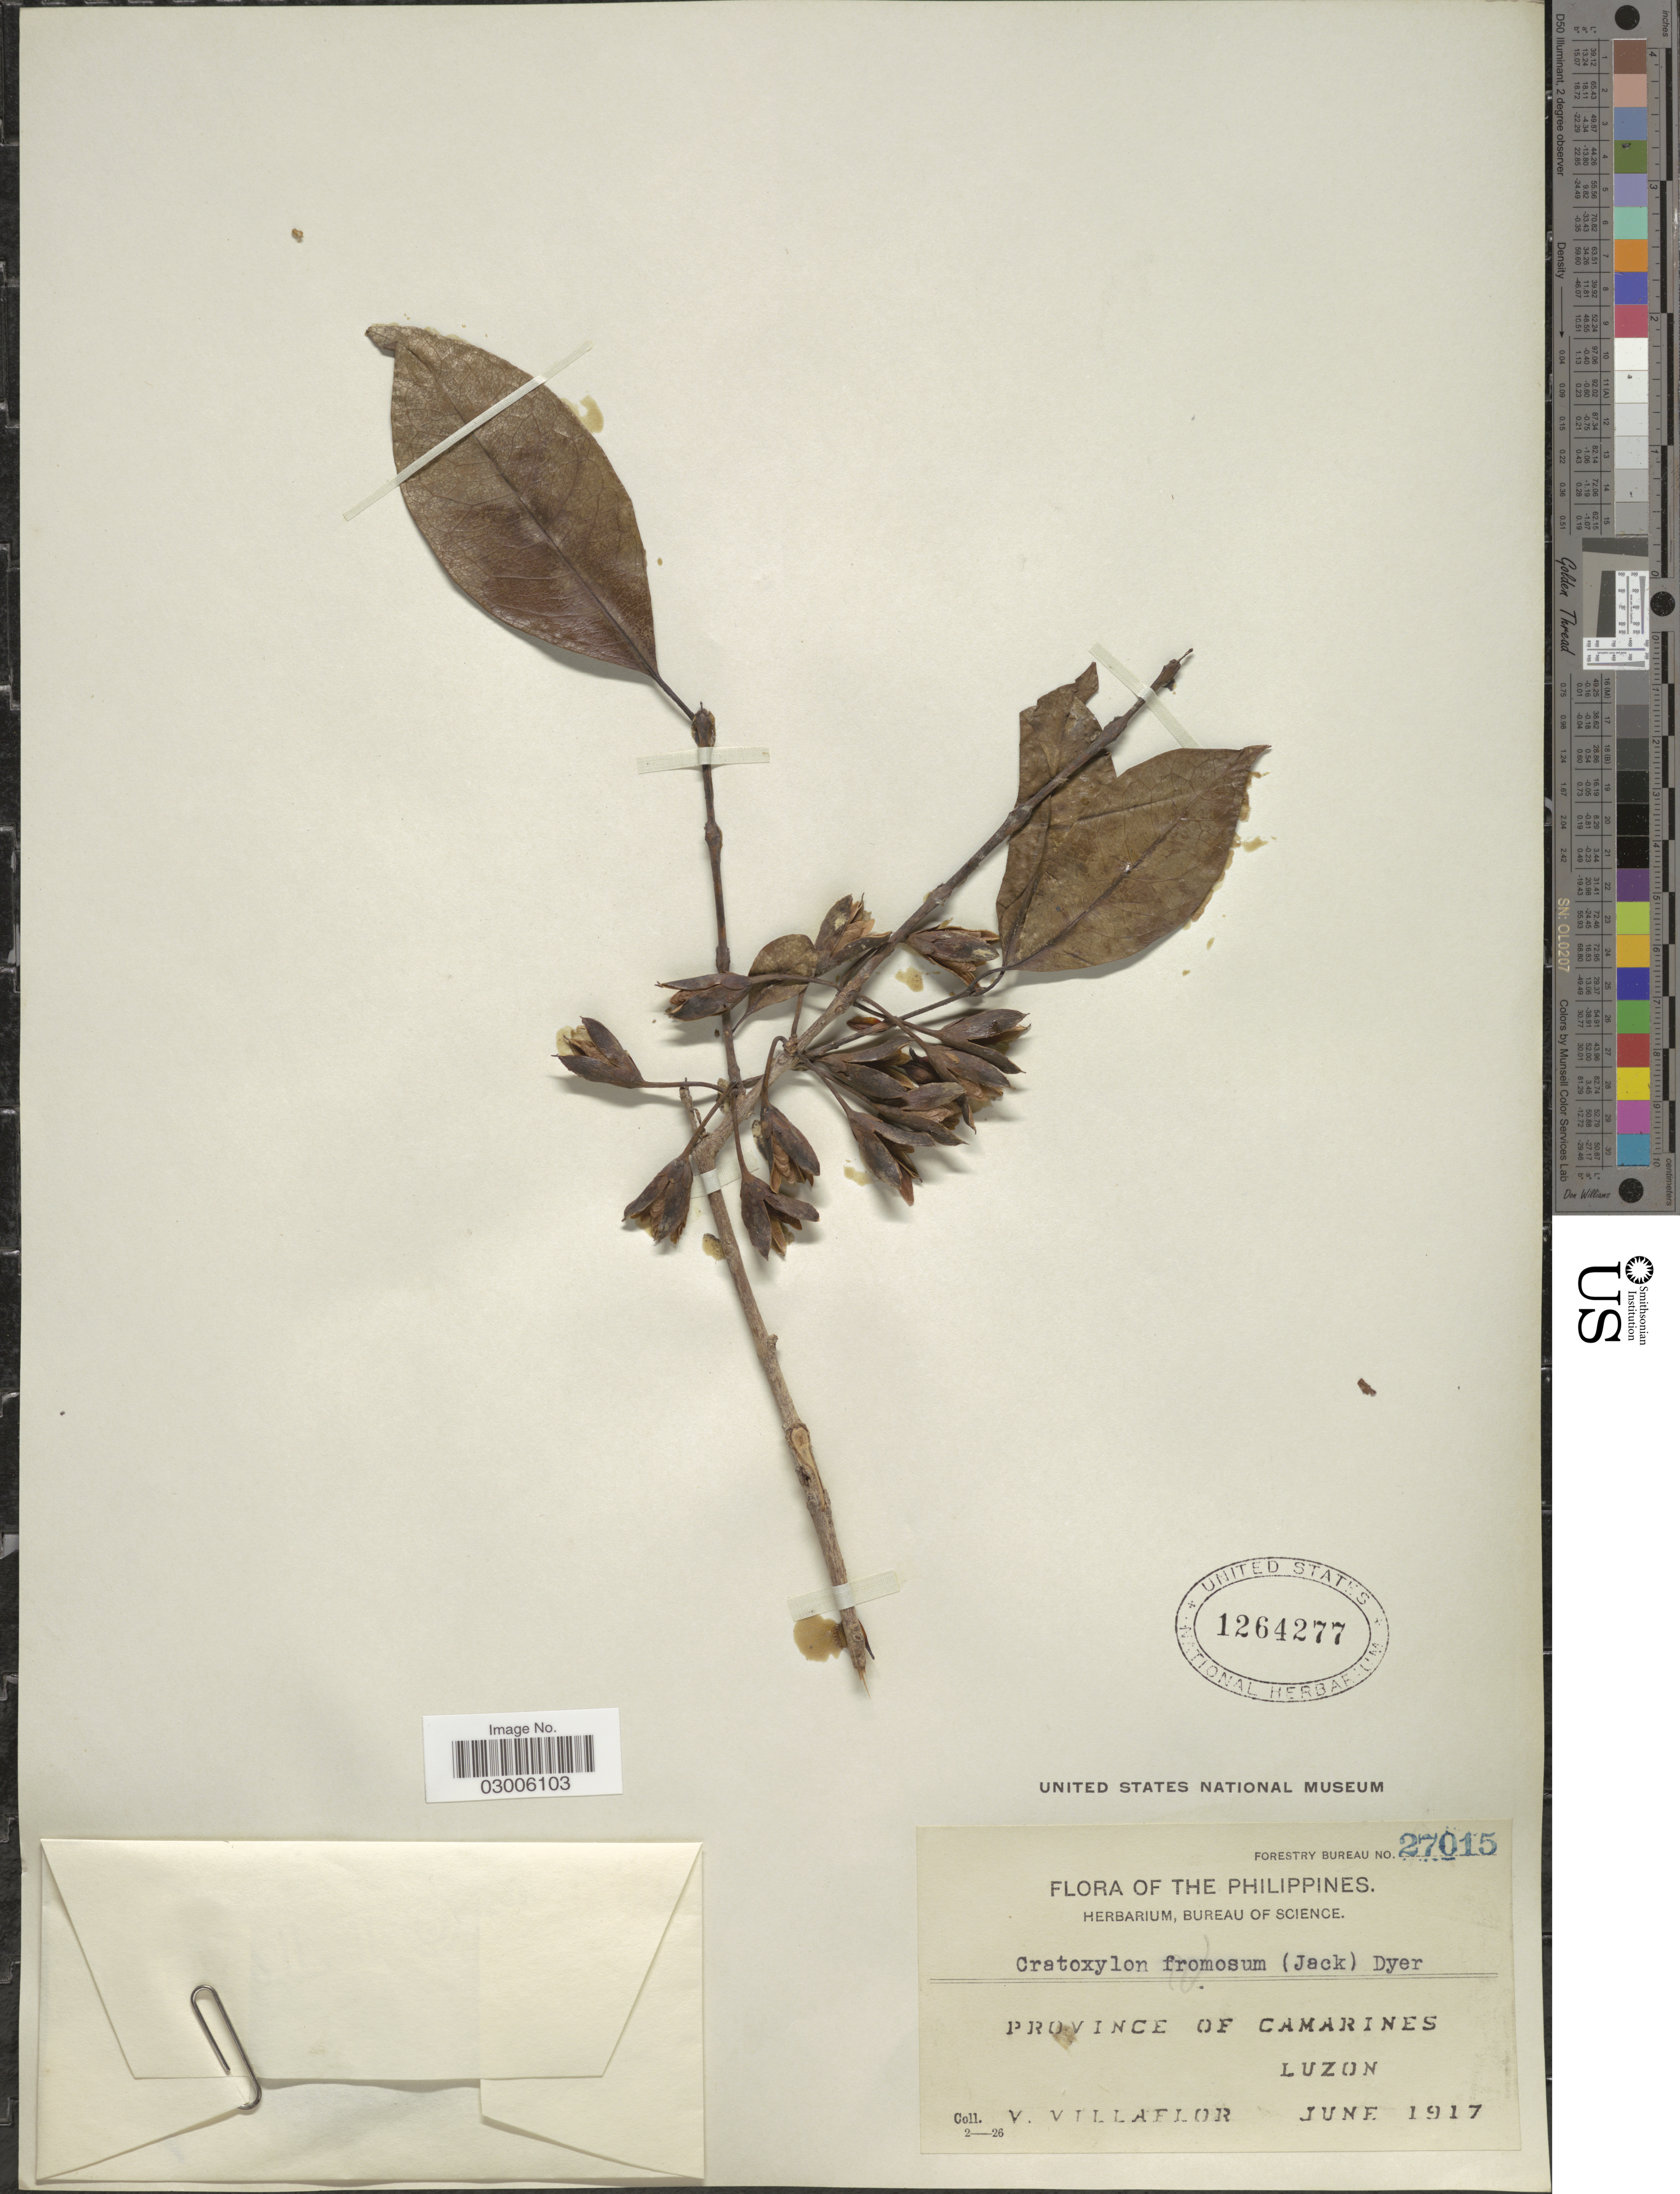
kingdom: Plantae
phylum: Tracheophyta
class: Magnoliopsida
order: Malpighiales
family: Hypericaceae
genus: Cratoxylum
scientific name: Cratoxylum cochinchinense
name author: (Lour.) Blume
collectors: V. Villaflor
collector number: Forestry Bureau 27015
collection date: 1917-06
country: Philippines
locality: Province of Camarines. Luzon.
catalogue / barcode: US 1264277